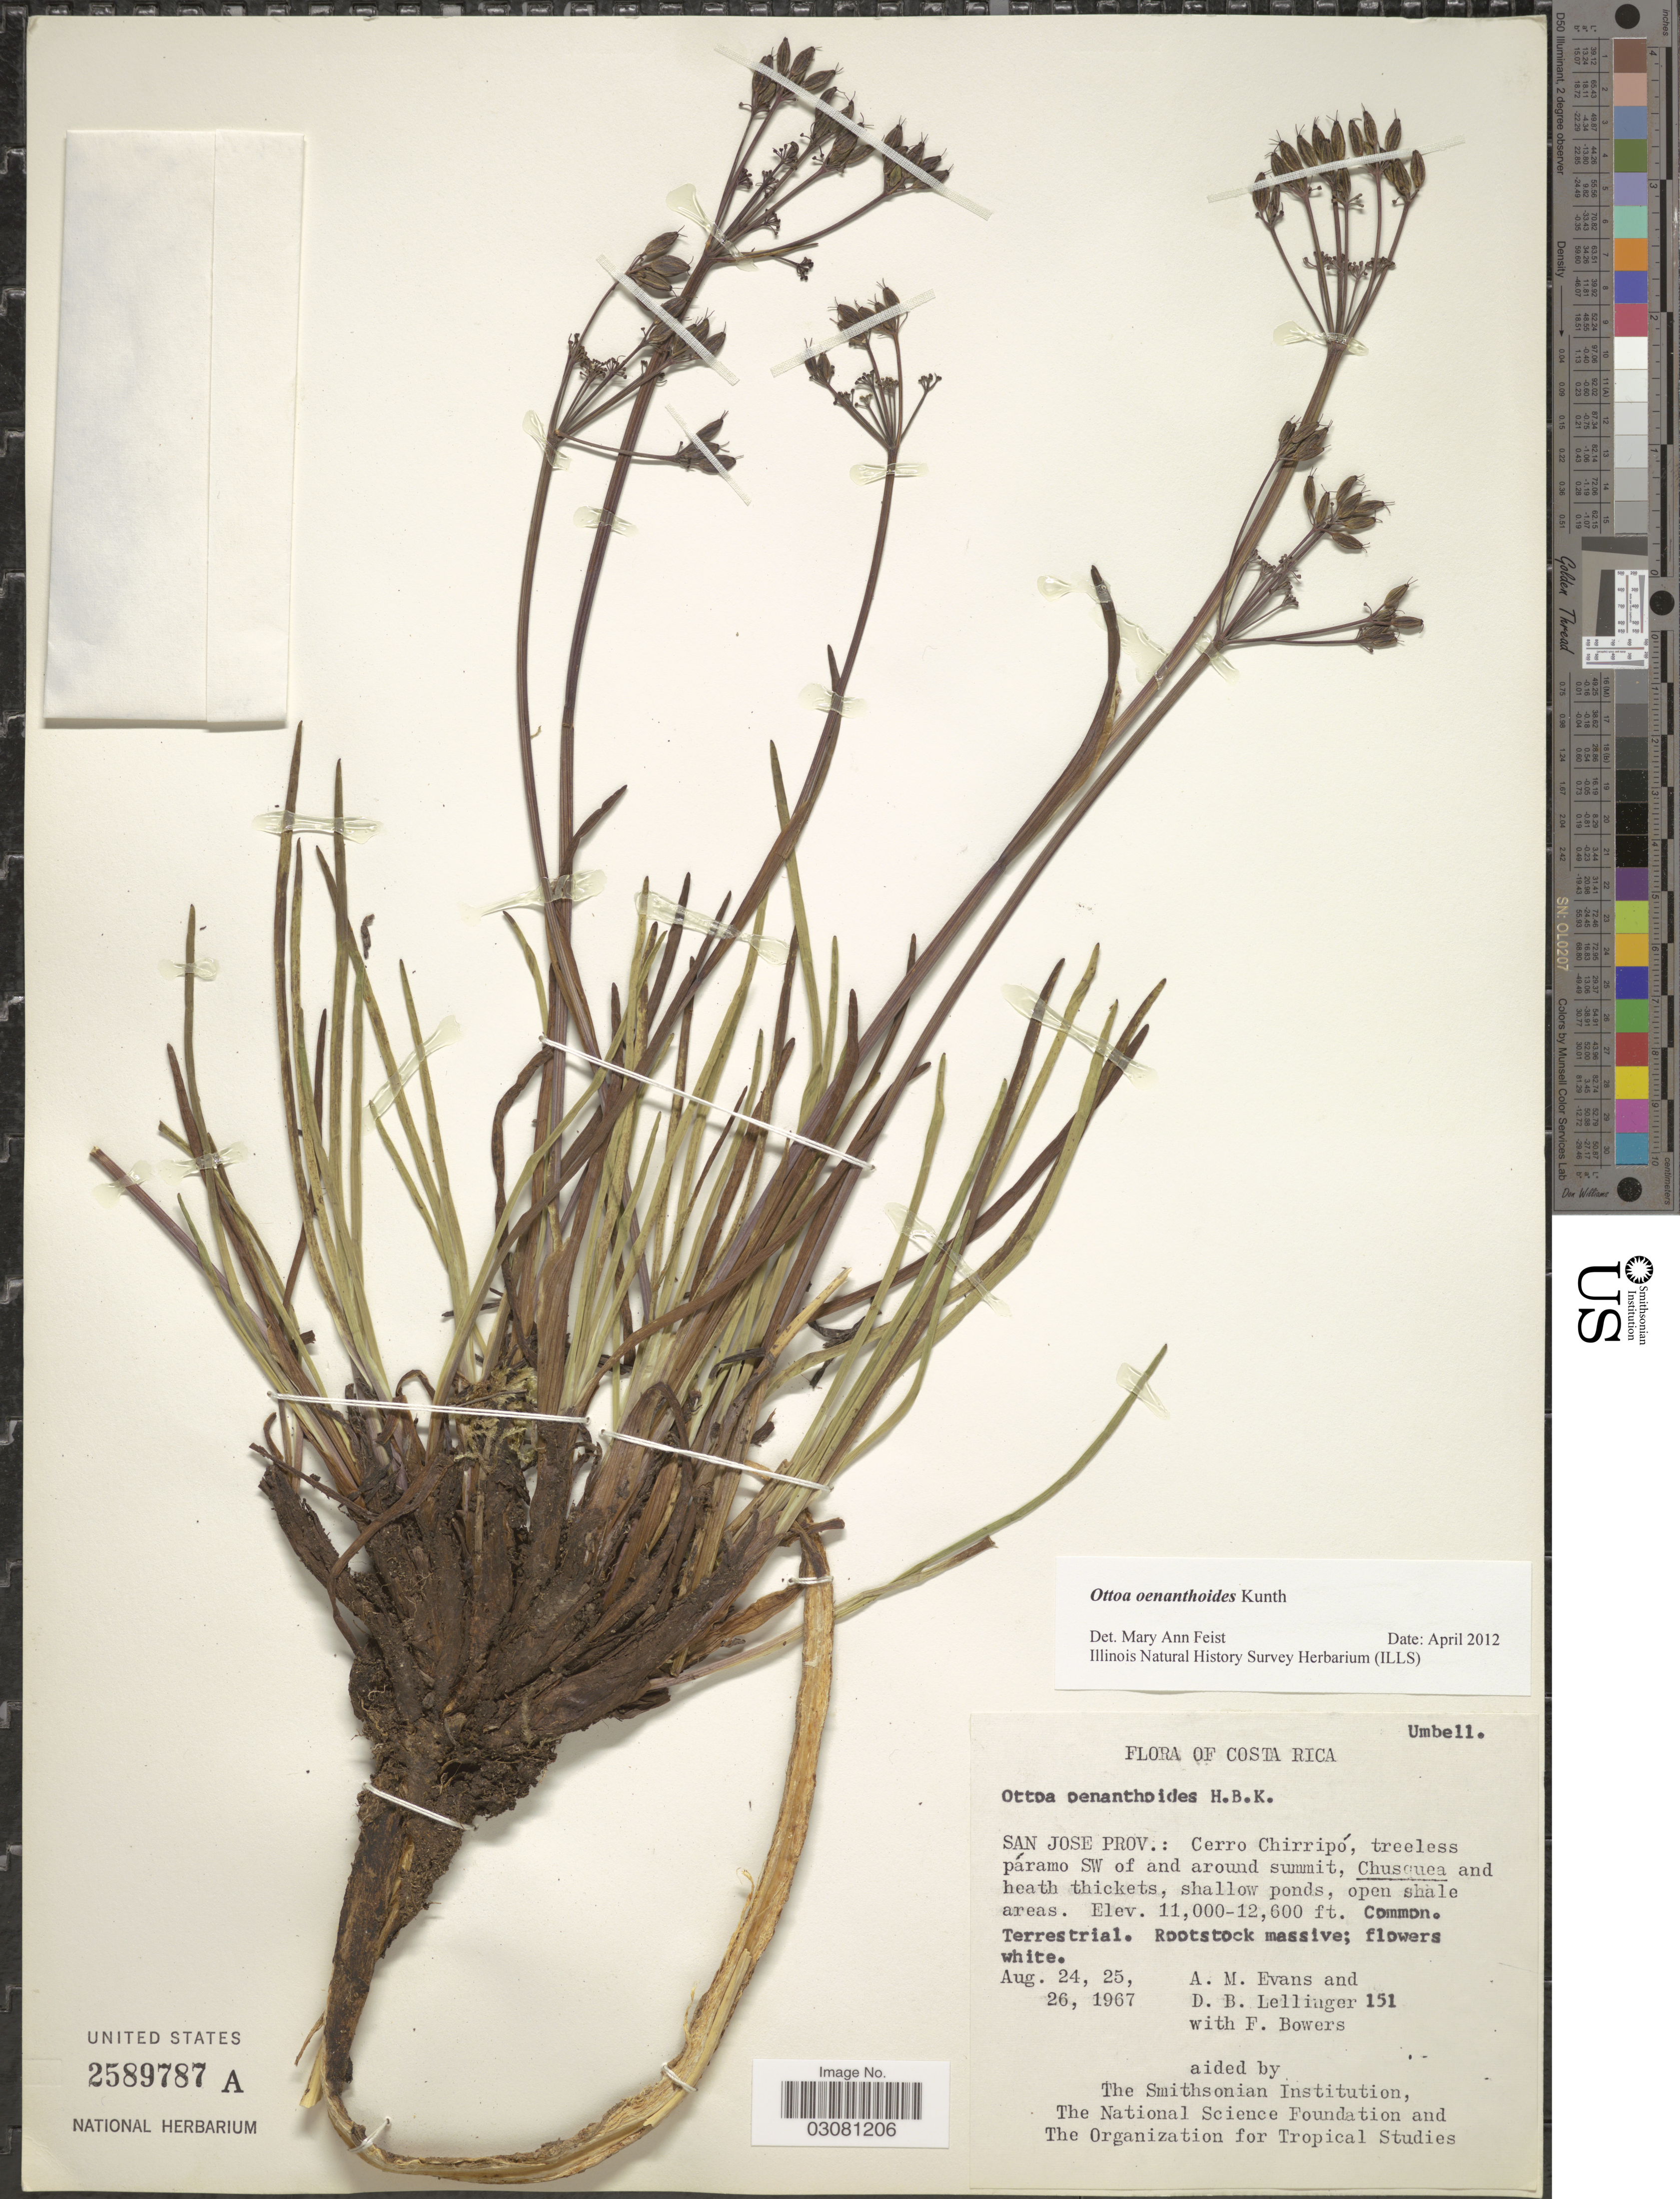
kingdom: Plantae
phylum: Tracheophyta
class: Magnoliopsida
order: Apiales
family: Apiaceae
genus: Ottoa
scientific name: Ottoa oenanthoides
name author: Kunth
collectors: A. M. Evans, D. B. Lellinger & F. Bowers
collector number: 151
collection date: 1967-08-24/1967-08-26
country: Costa Rica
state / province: San José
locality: San Jose Prov.: Cerro Chirripó, treeless páramo SW of and around summit.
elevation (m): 3353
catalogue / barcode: US 2589787A